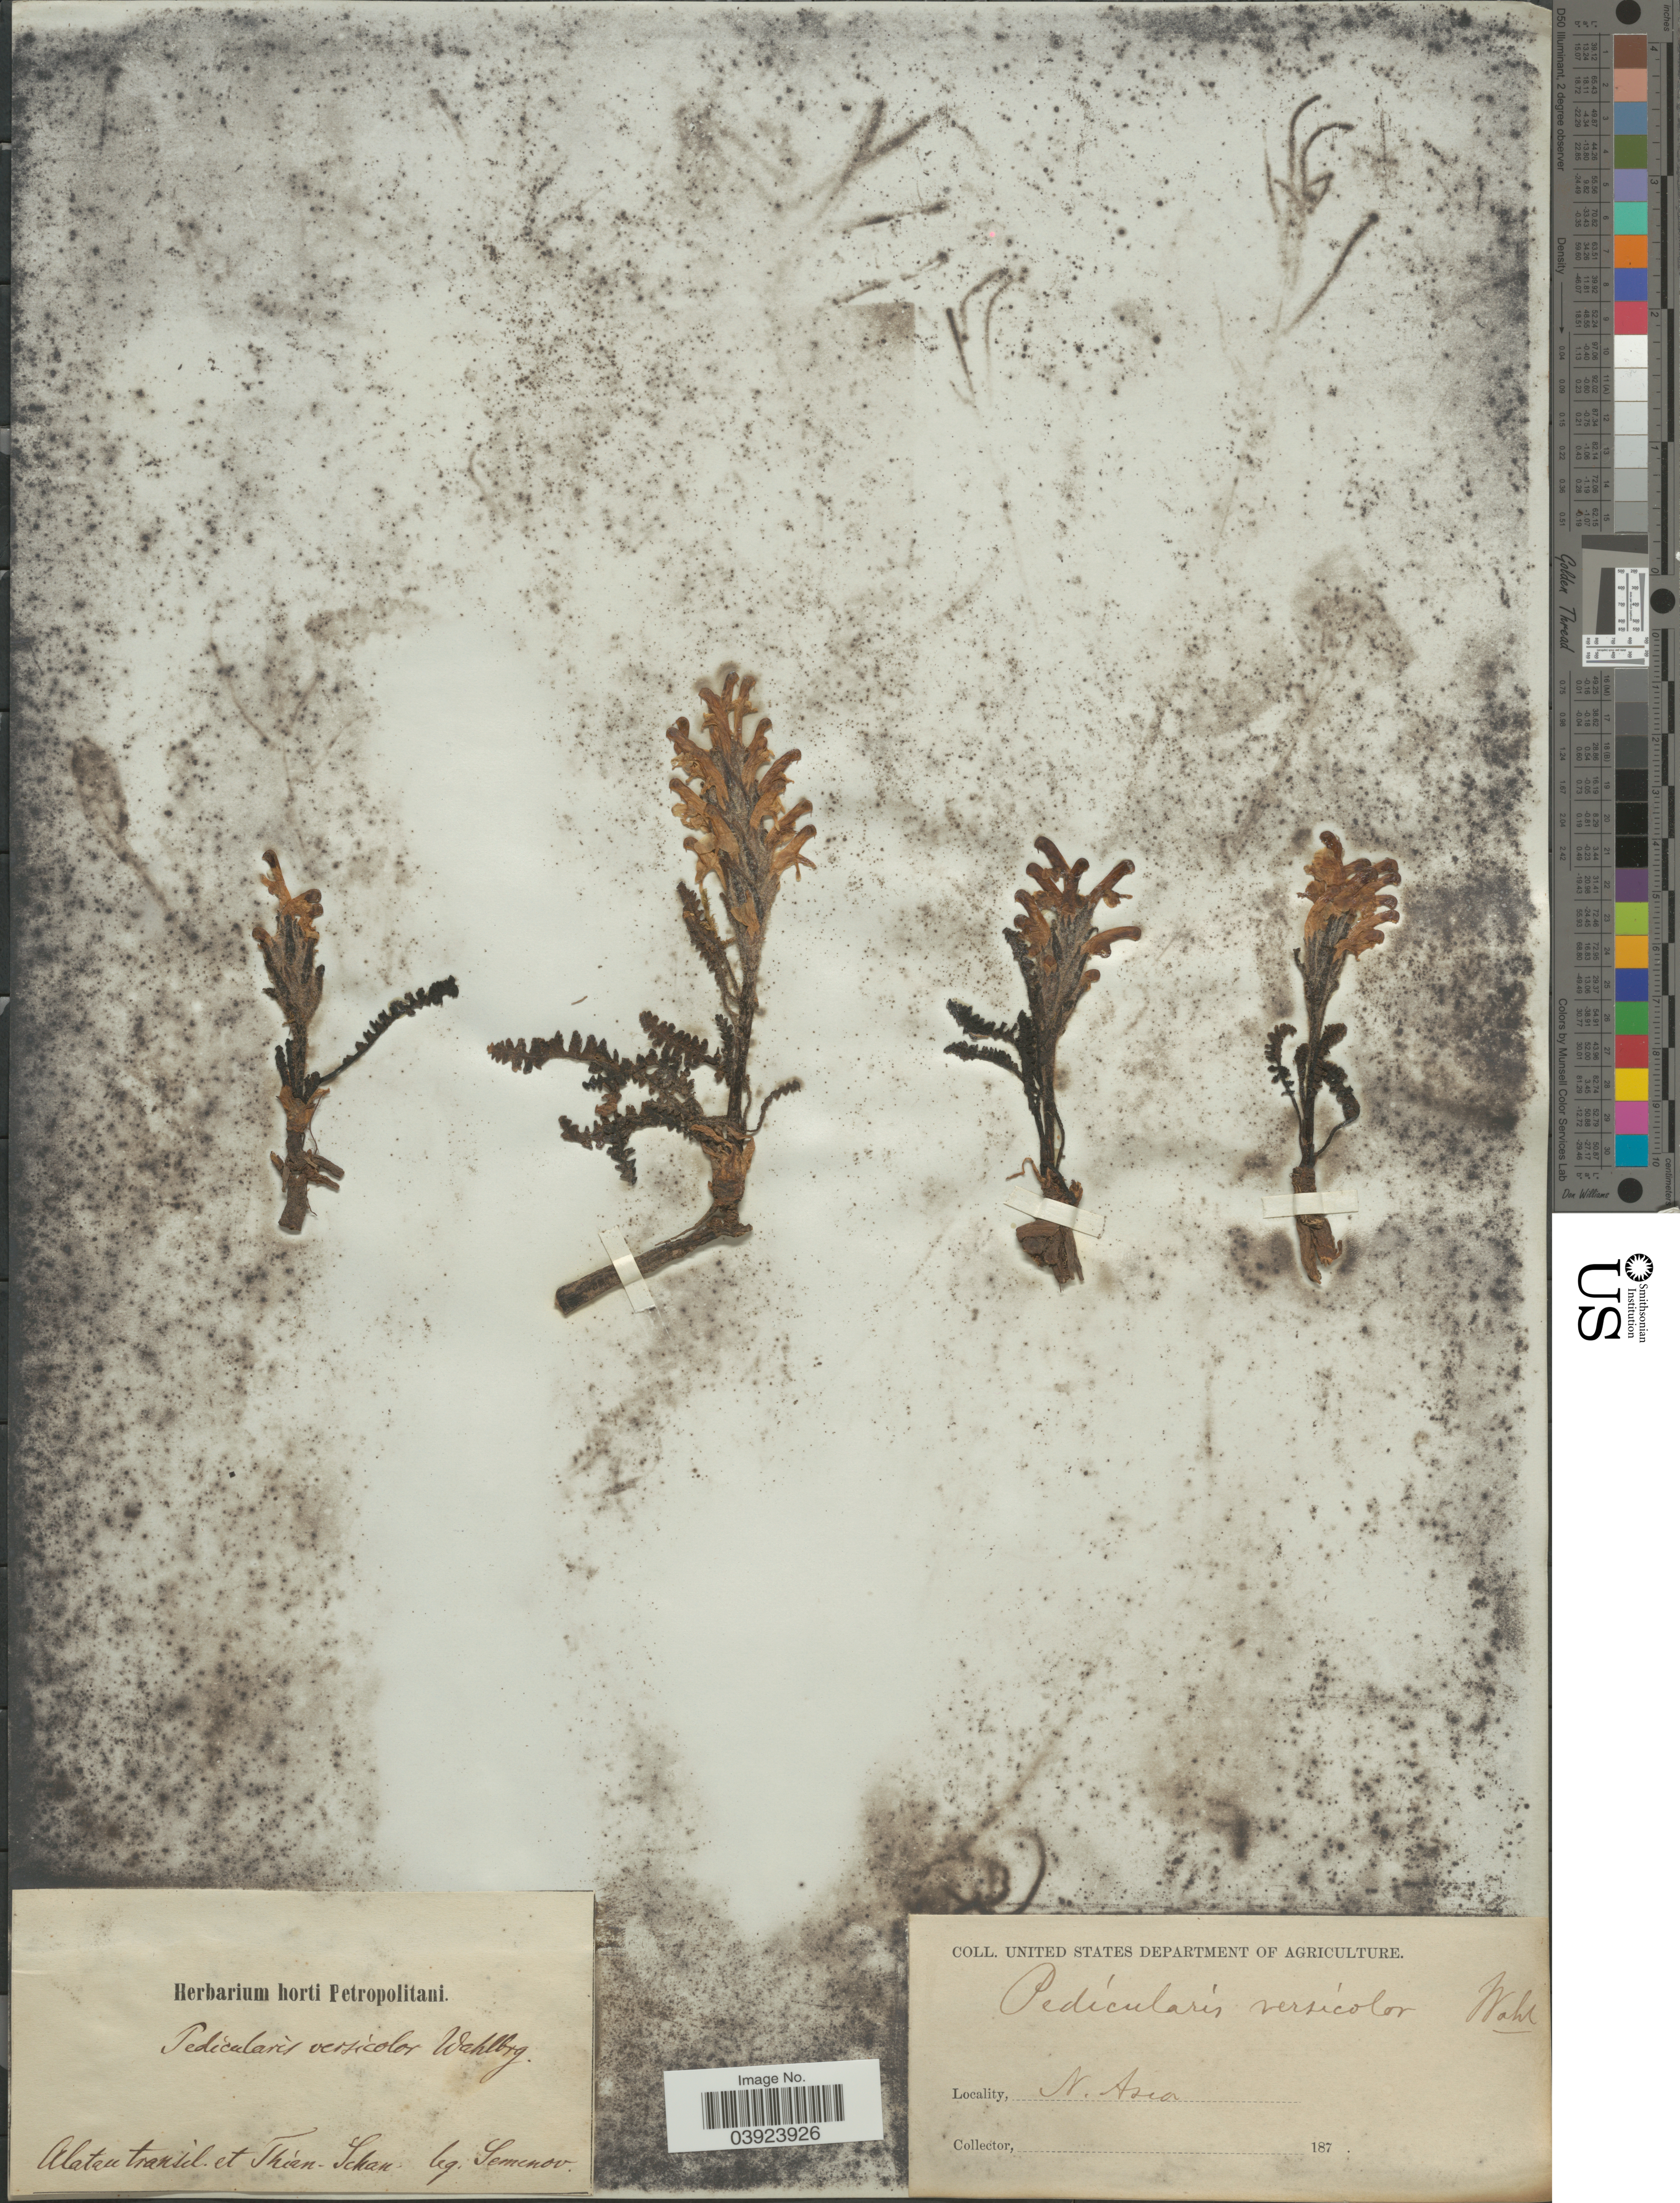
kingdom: Plantae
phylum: Tracheophyta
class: Magnoliopsida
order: Lamiales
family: Orobanchaceae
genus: Pedicularis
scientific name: Pedicularis oederi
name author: Vahl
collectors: -- Semenov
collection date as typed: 187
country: Kazakhstan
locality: Alatau transil. et Thian-Schan. N. Asia.